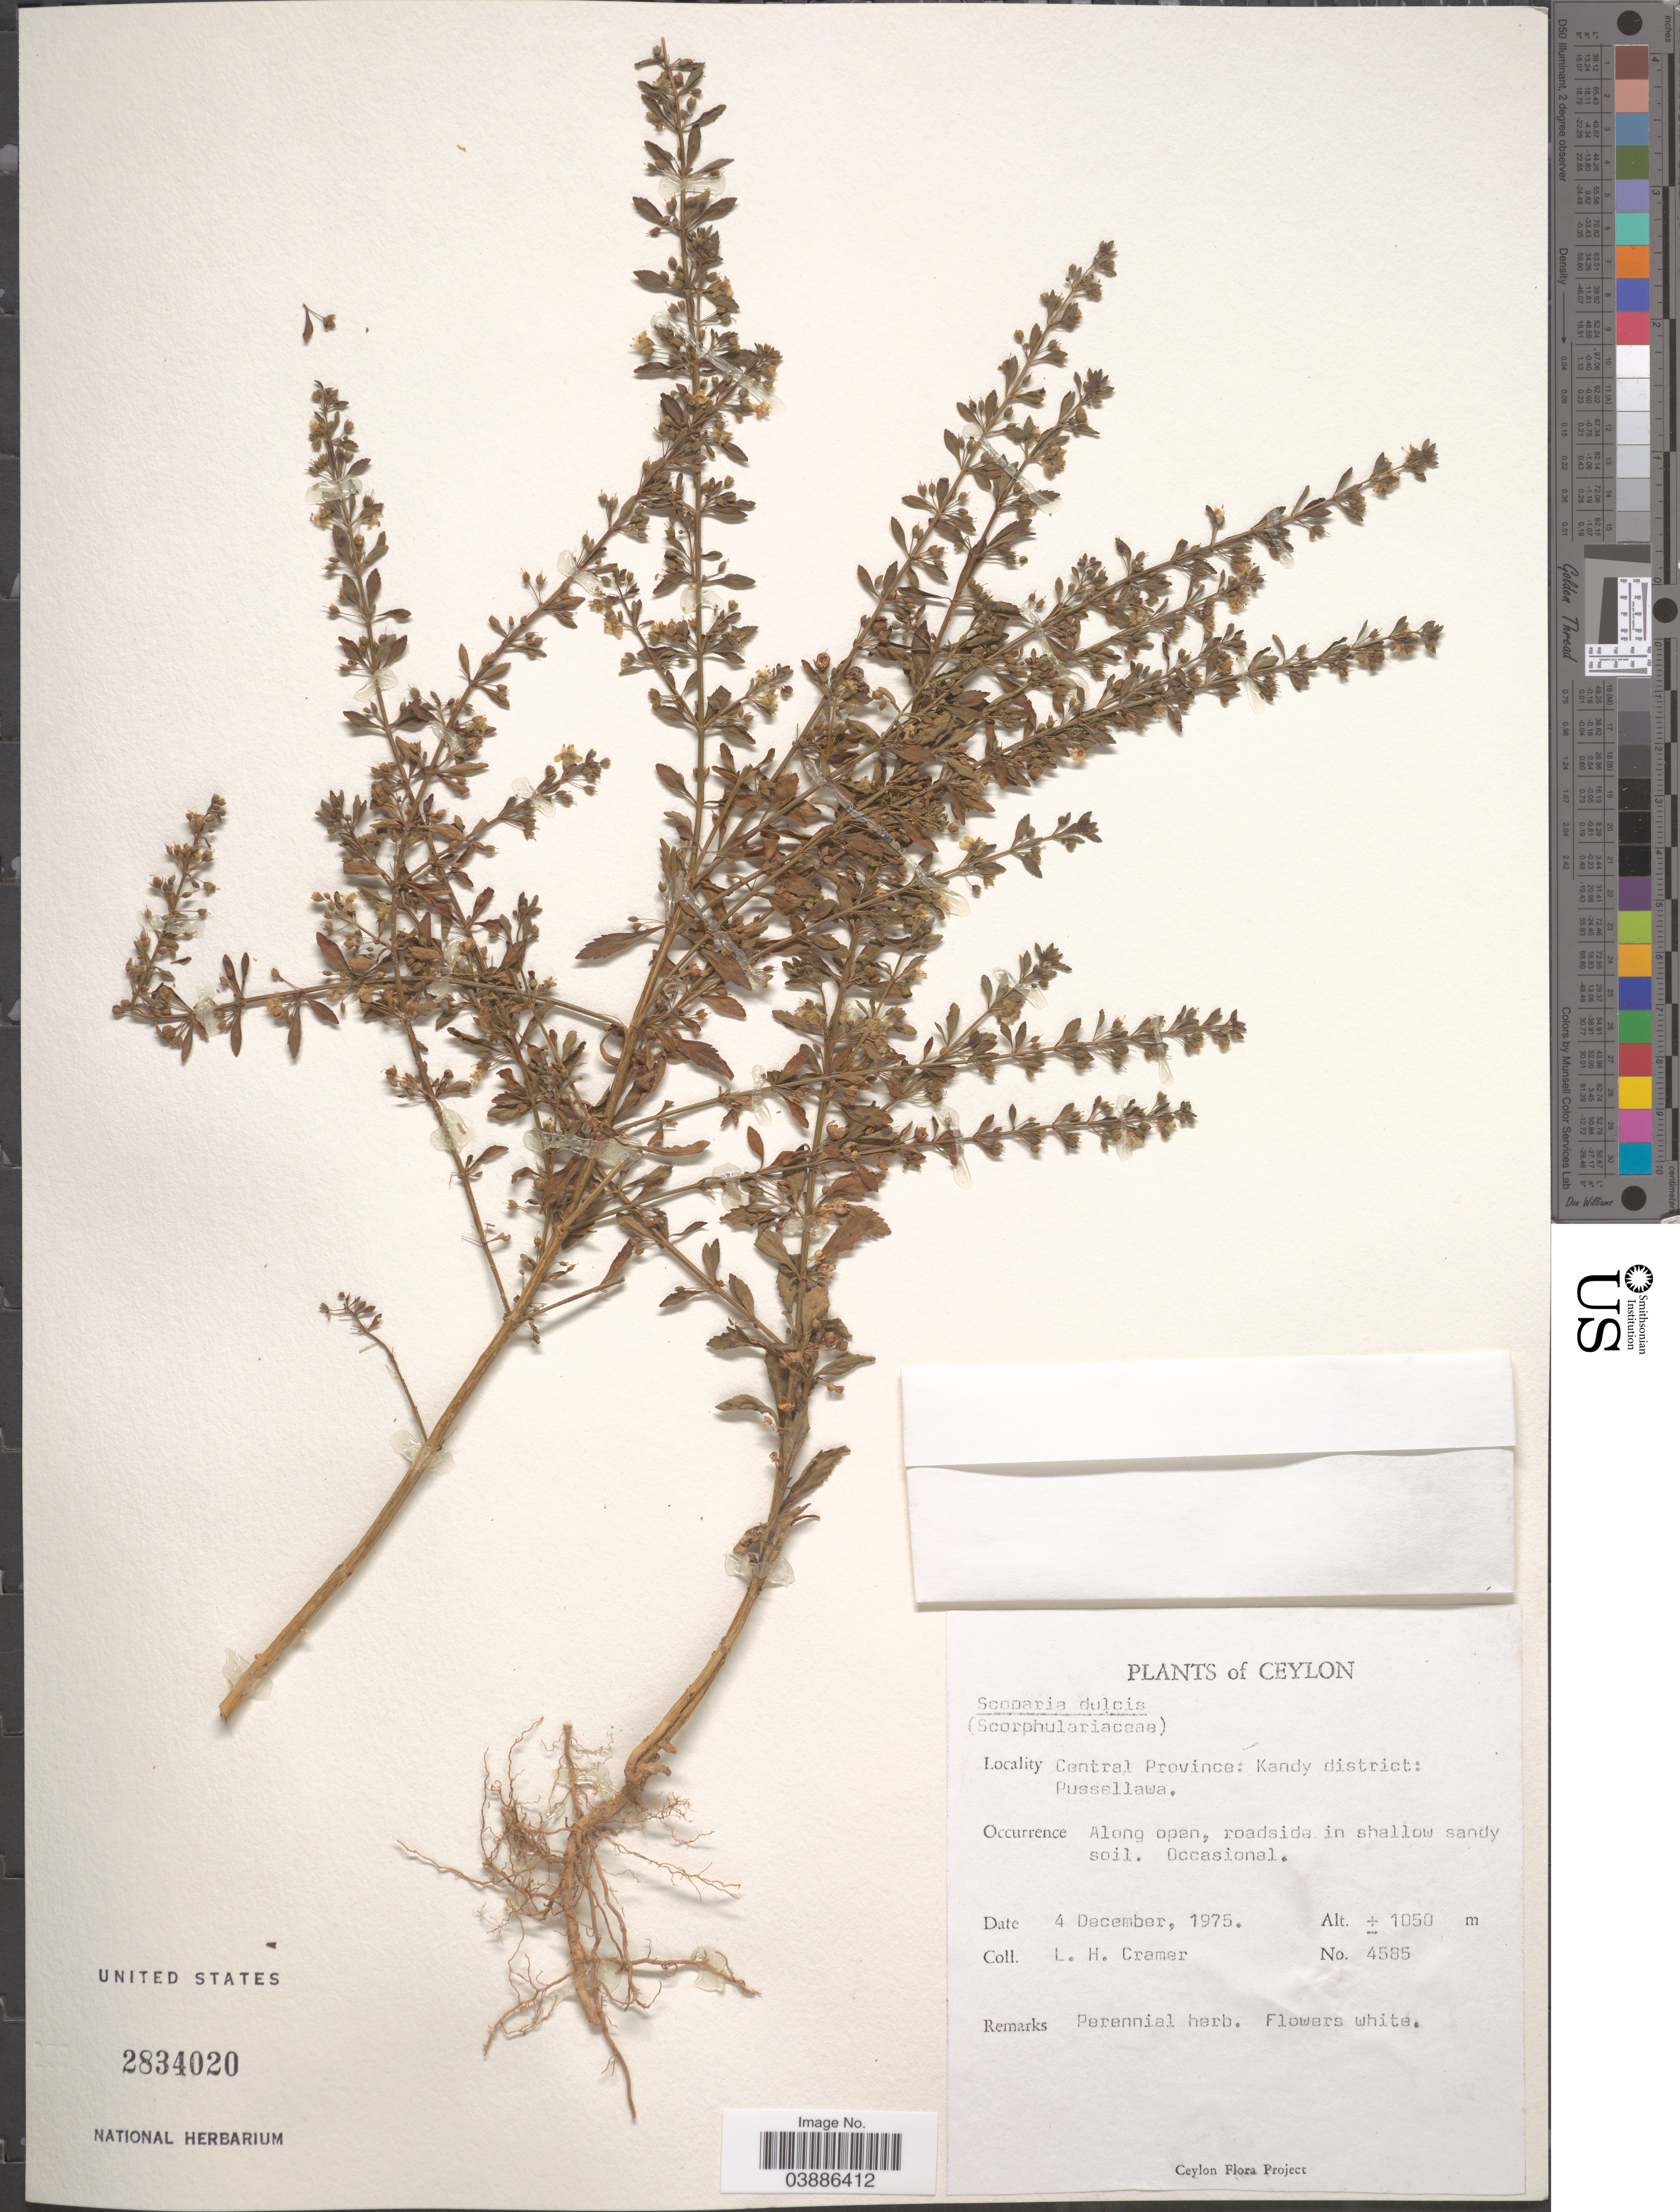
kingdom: Plantae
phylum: Tracheophyta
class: Magnoliopsida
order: Lamiales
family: Plantaginaceae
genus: Scoparia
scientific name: Scoparia dulcis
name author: L.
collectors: L. H. Cramer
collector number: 4585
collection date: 1975-12-04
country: Sri Lanka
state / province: Central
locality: Ceylon. Central Province: Kandy district: Pussellawa.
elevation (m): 1050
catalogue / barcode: US 2834020